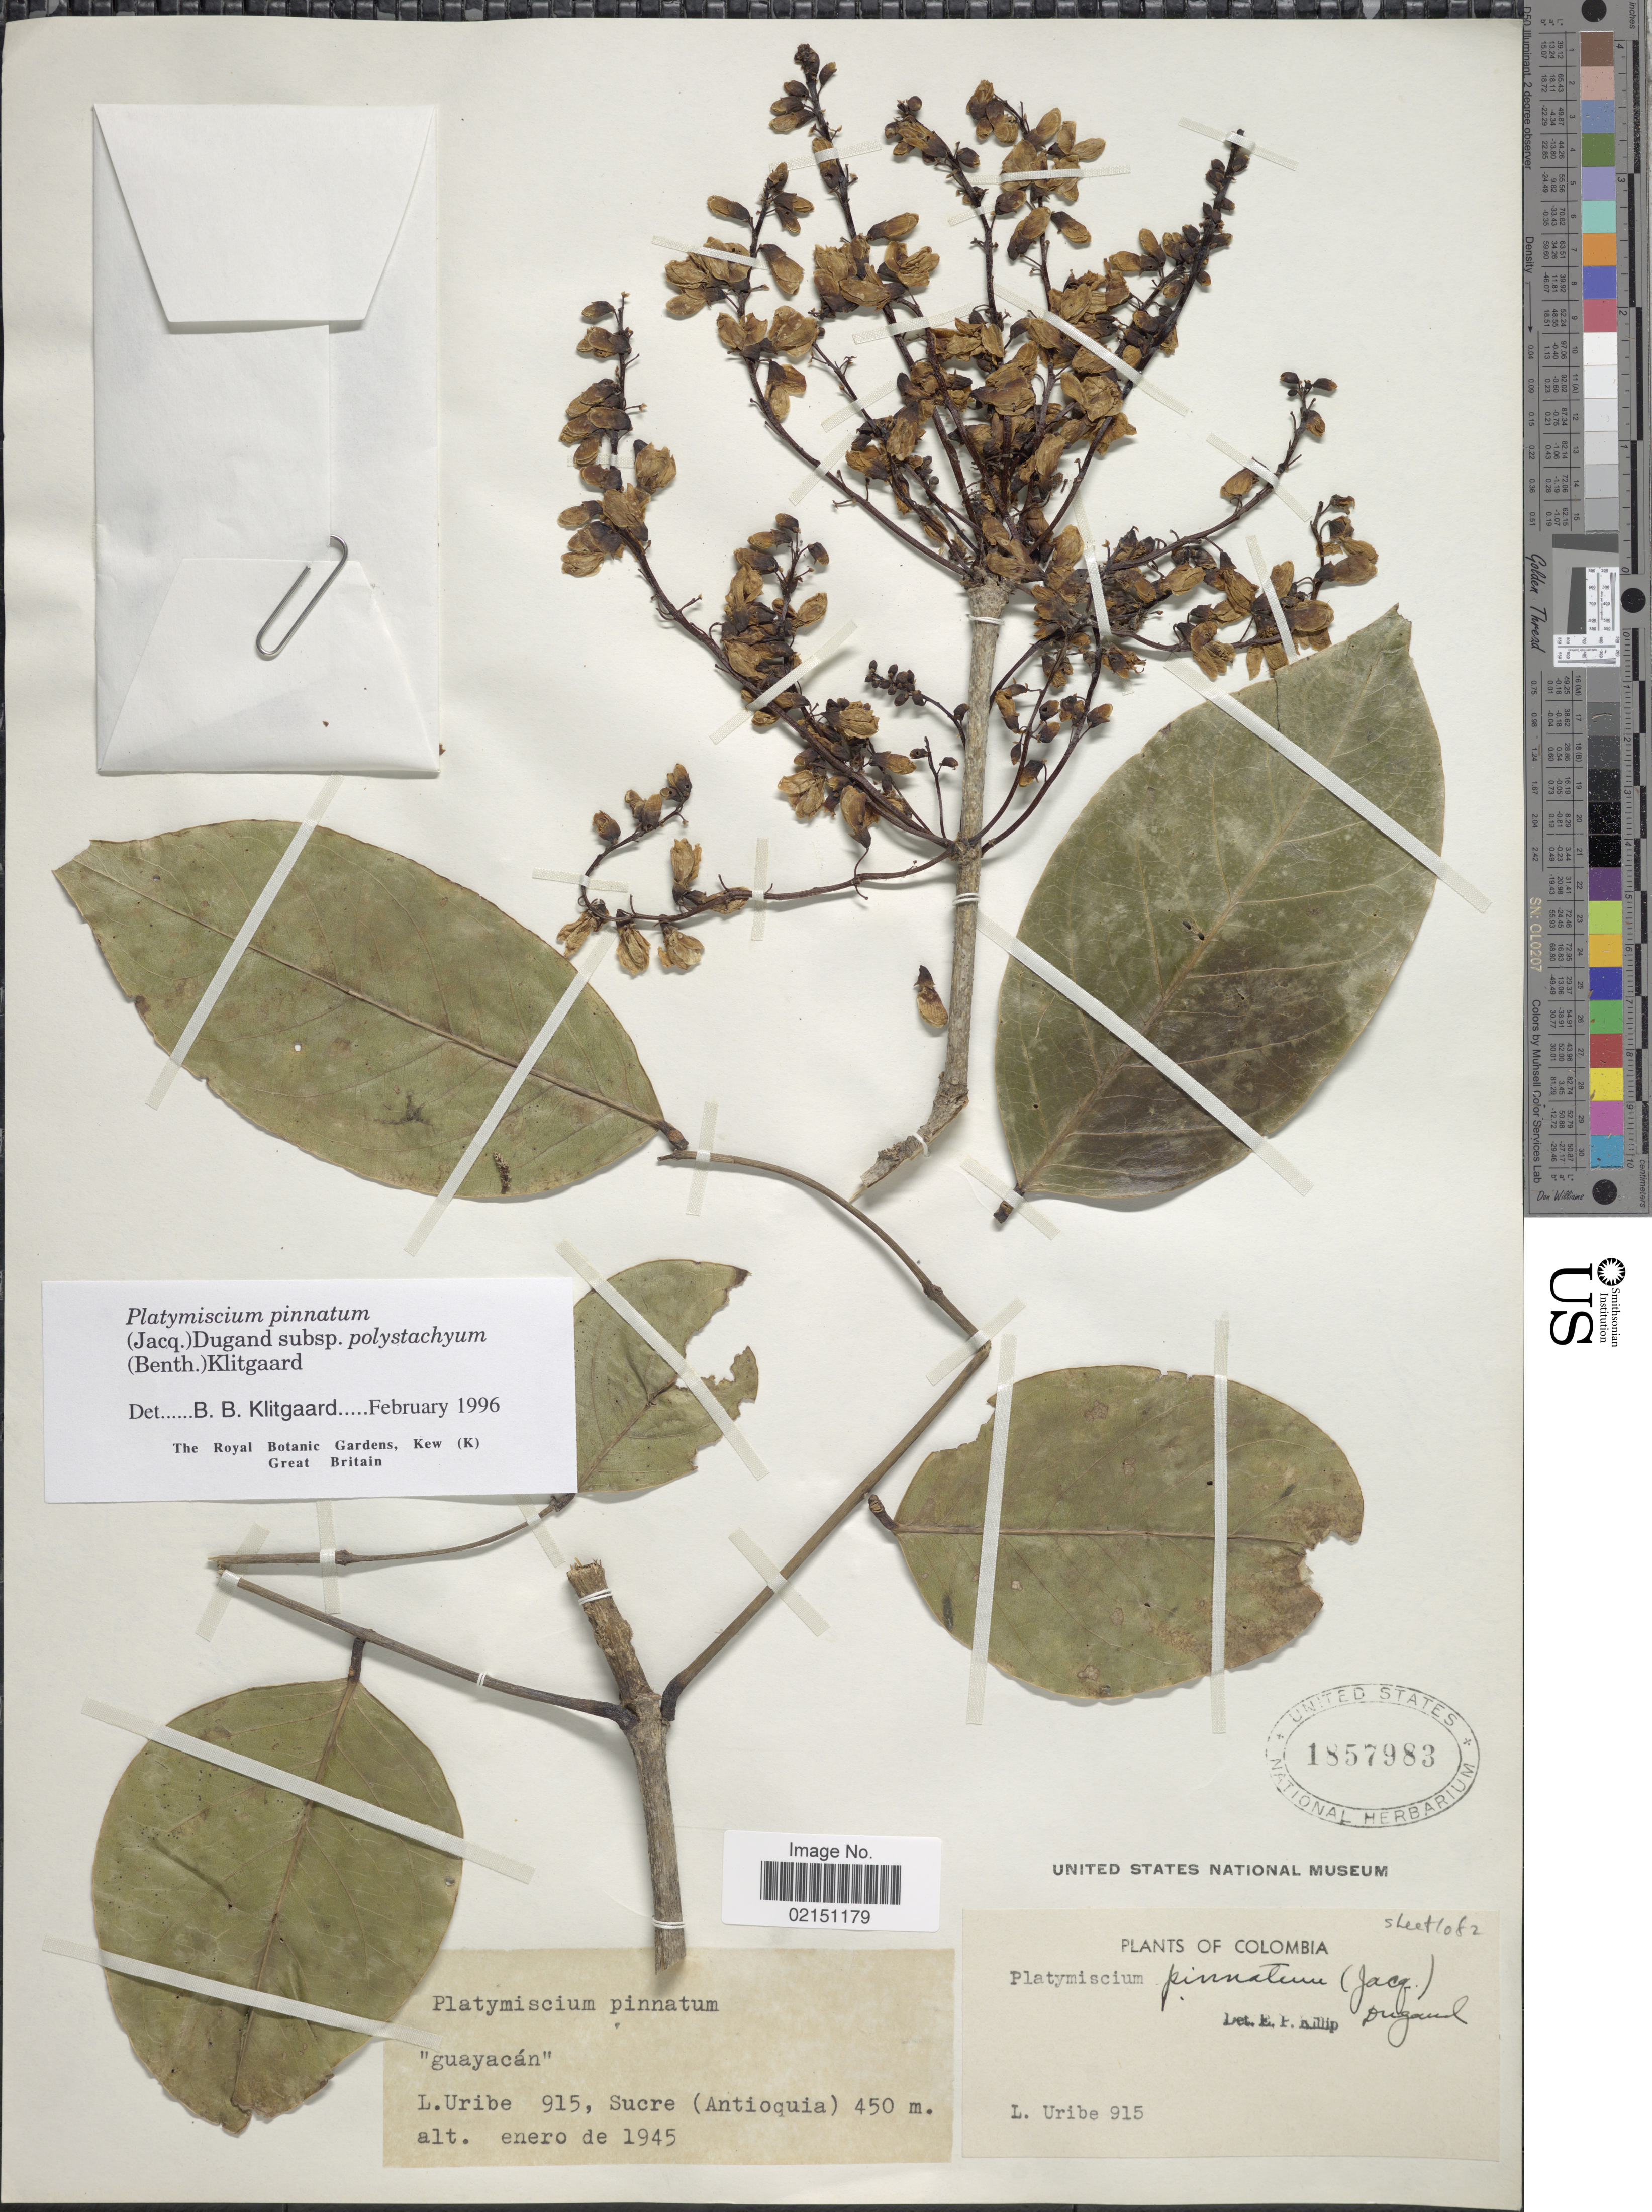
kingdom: Plantae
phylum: Tracheophyta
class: Magnoliopsida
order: Fabales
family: Fabaceae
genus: Platymiscium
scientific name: Platymiscium pinnatum subsp. polystachyum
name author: (Benth.) Klitg.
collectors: L. Uribe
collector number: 915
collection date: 1945-01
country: Colombia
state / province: Antioquia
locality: Sucre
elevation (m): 450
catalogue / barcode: US 1857983